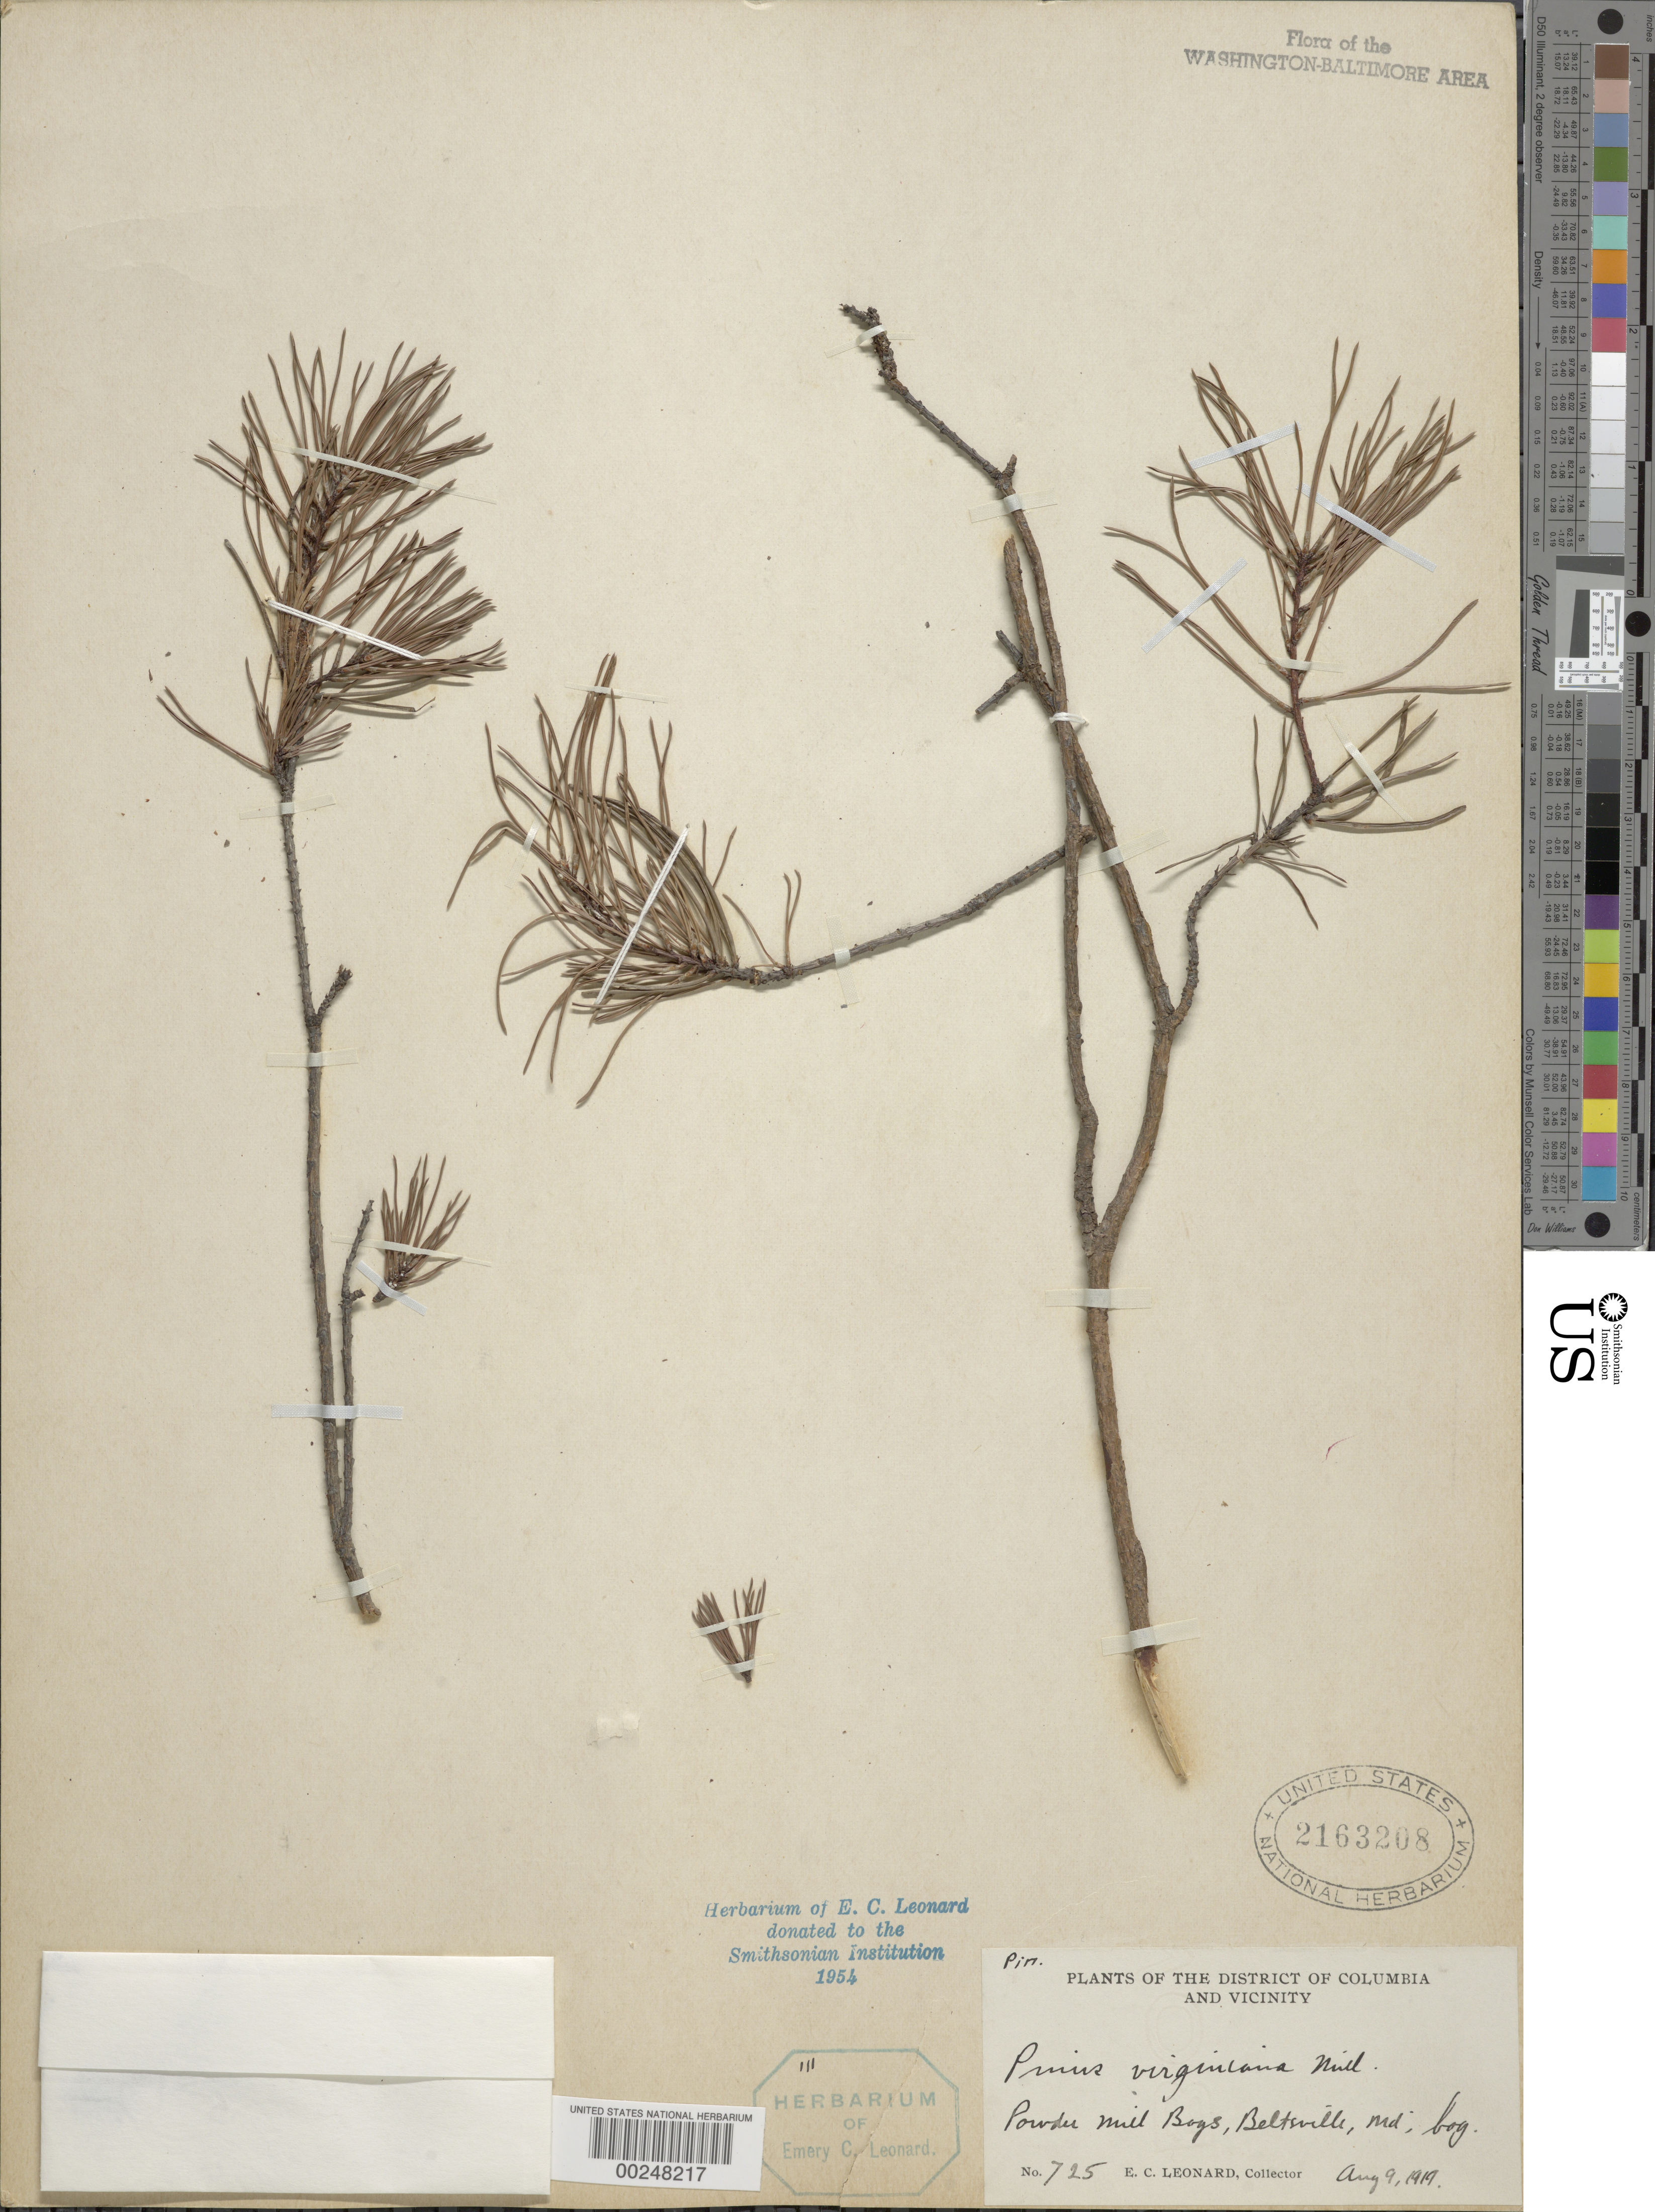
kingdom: Plantae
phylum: Tracheophyta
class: Pinopsida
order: Pinales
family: Pinaceae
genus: Pinus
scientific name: Pinus virginiana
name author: Mill.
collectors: E. C. Leonard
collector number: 725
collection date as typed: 09 Aug 1919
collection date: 1919-08-09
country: United States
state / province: Maryland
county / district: Prince George's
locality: Powder Mill Bogs, Beltsville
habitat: Bog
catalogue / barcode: US 2163208